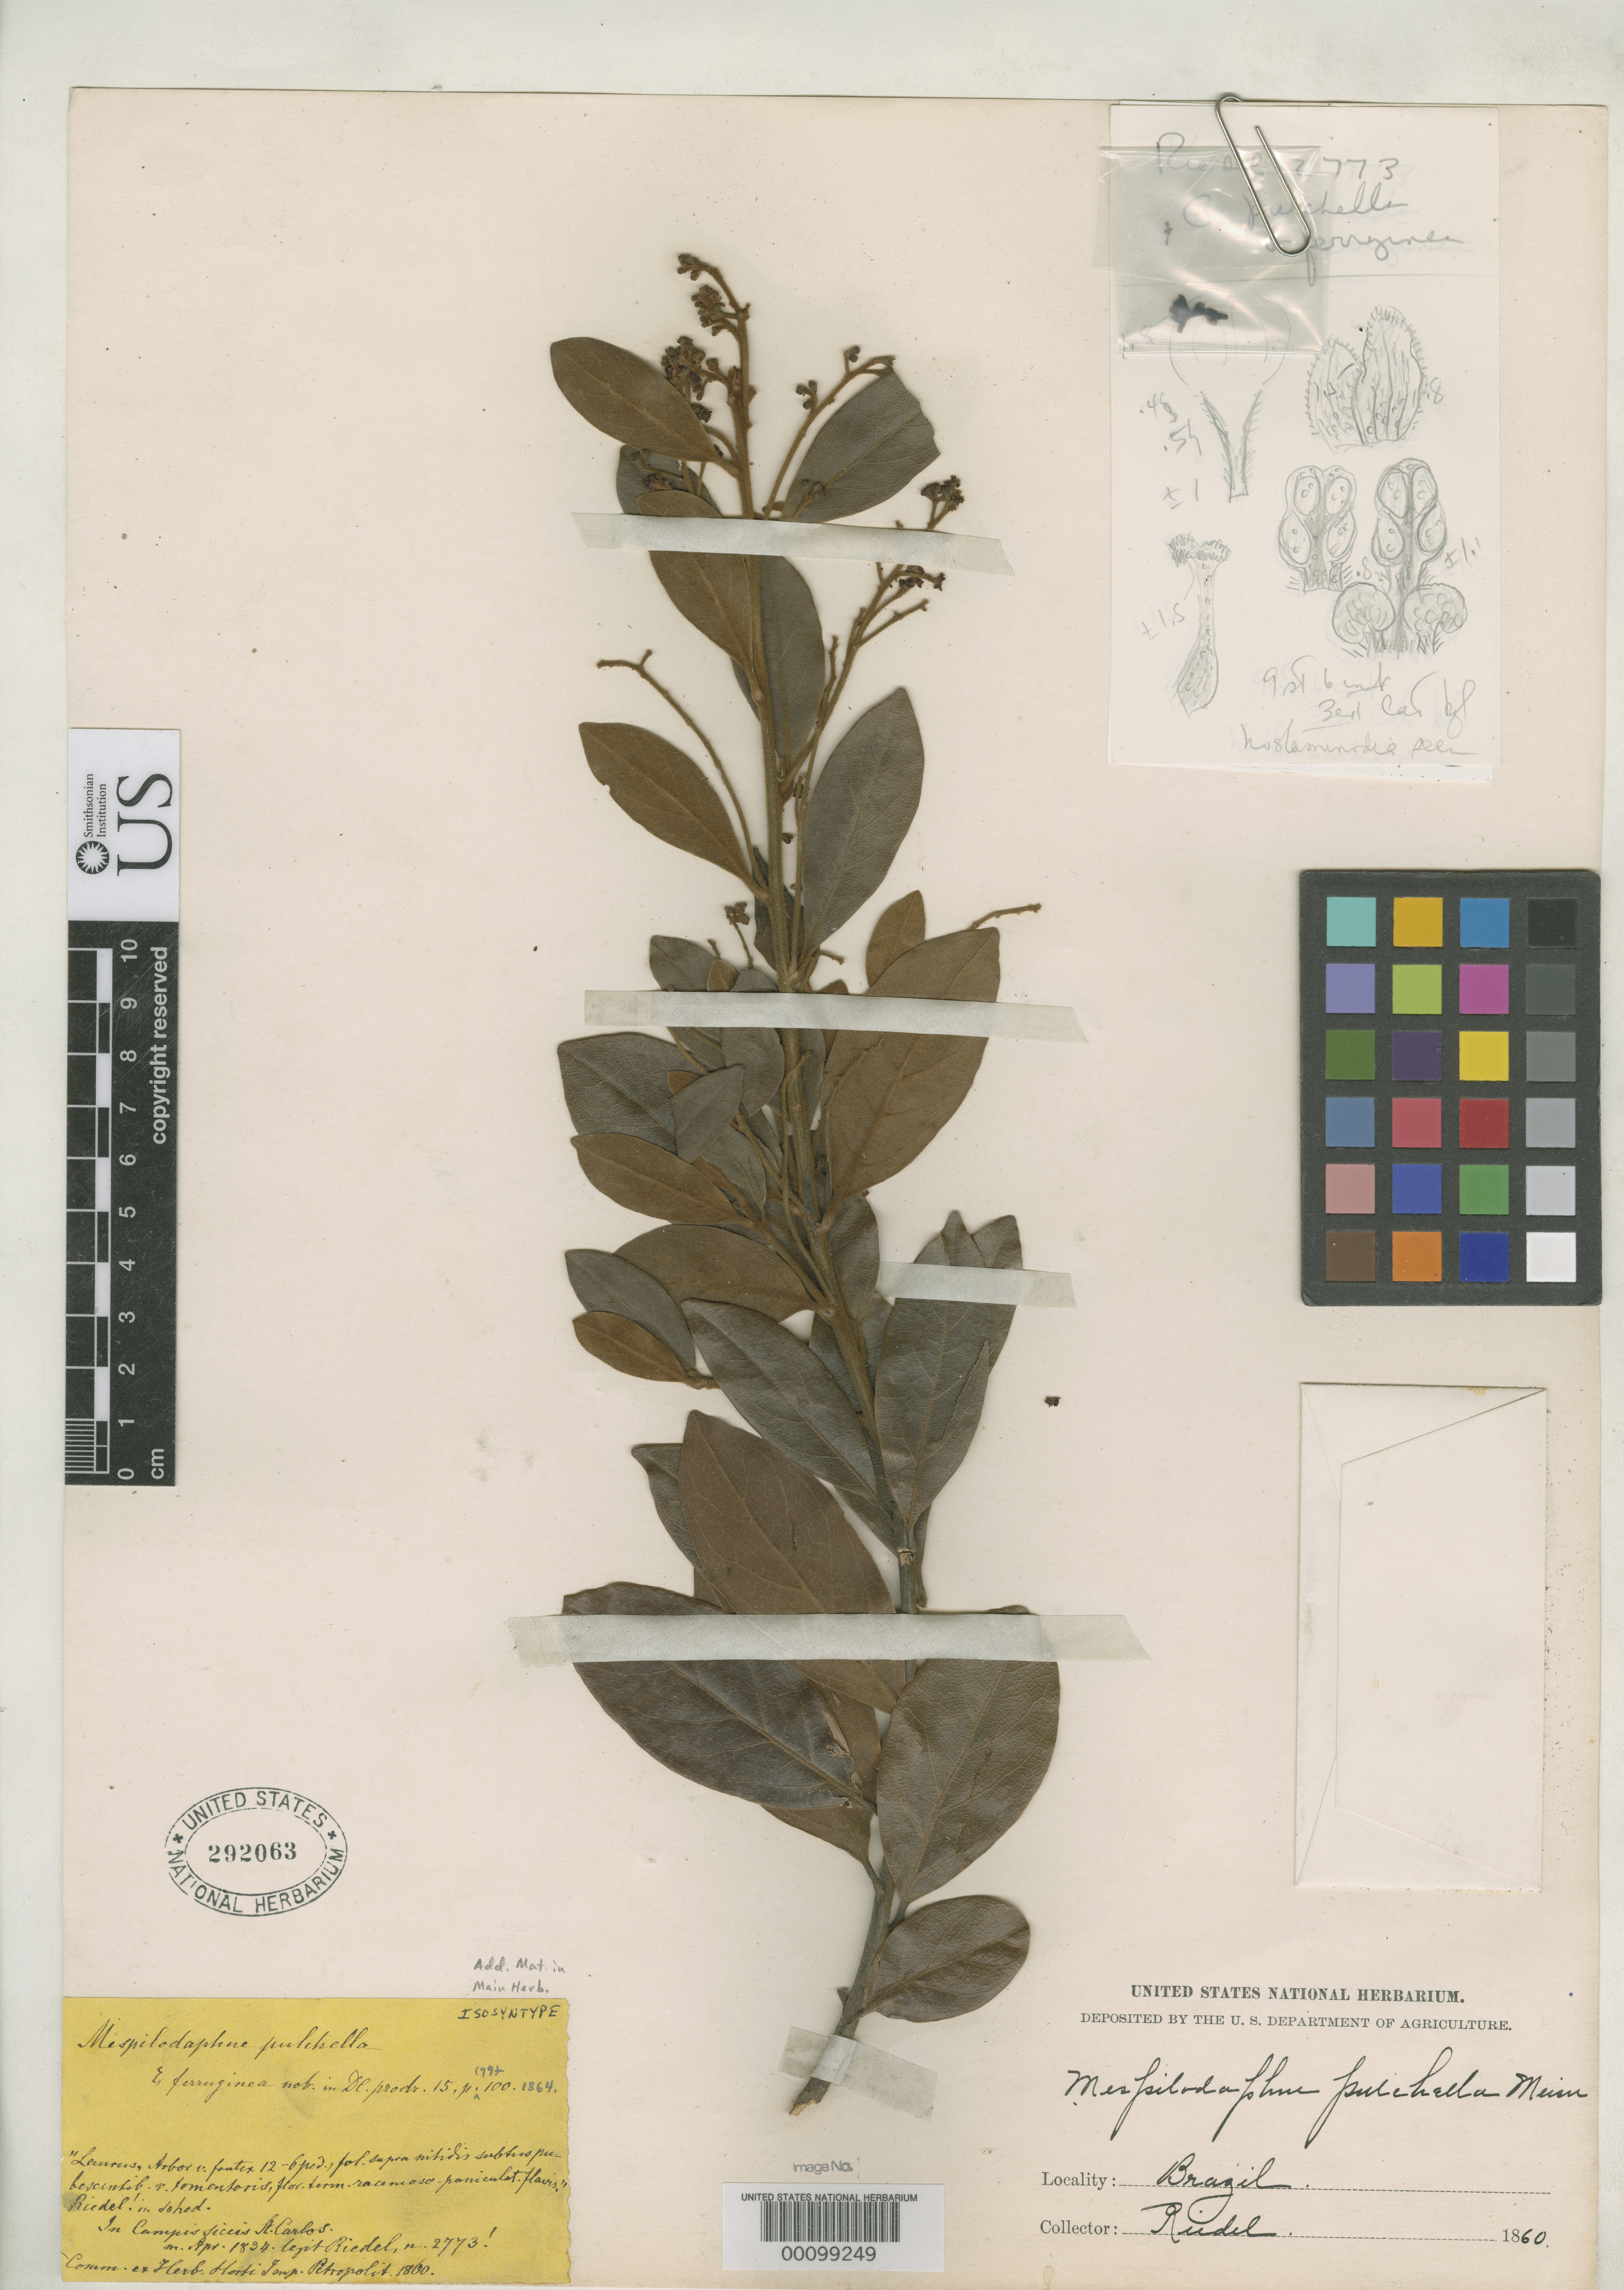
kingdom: Plantae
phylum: Tracheophyta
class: Magnoliopsida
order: Laurales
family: Lauraceae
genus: Mespilodaphne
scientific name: Mespilodaphne pulchella var. ferruginea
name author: Meisn. in DC.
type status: Isosyntype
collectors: L. Riedel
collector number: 2773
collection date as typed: Apr 1824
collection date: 1824-04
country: Brazil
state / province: Minas Gerais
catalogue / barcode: US 292063